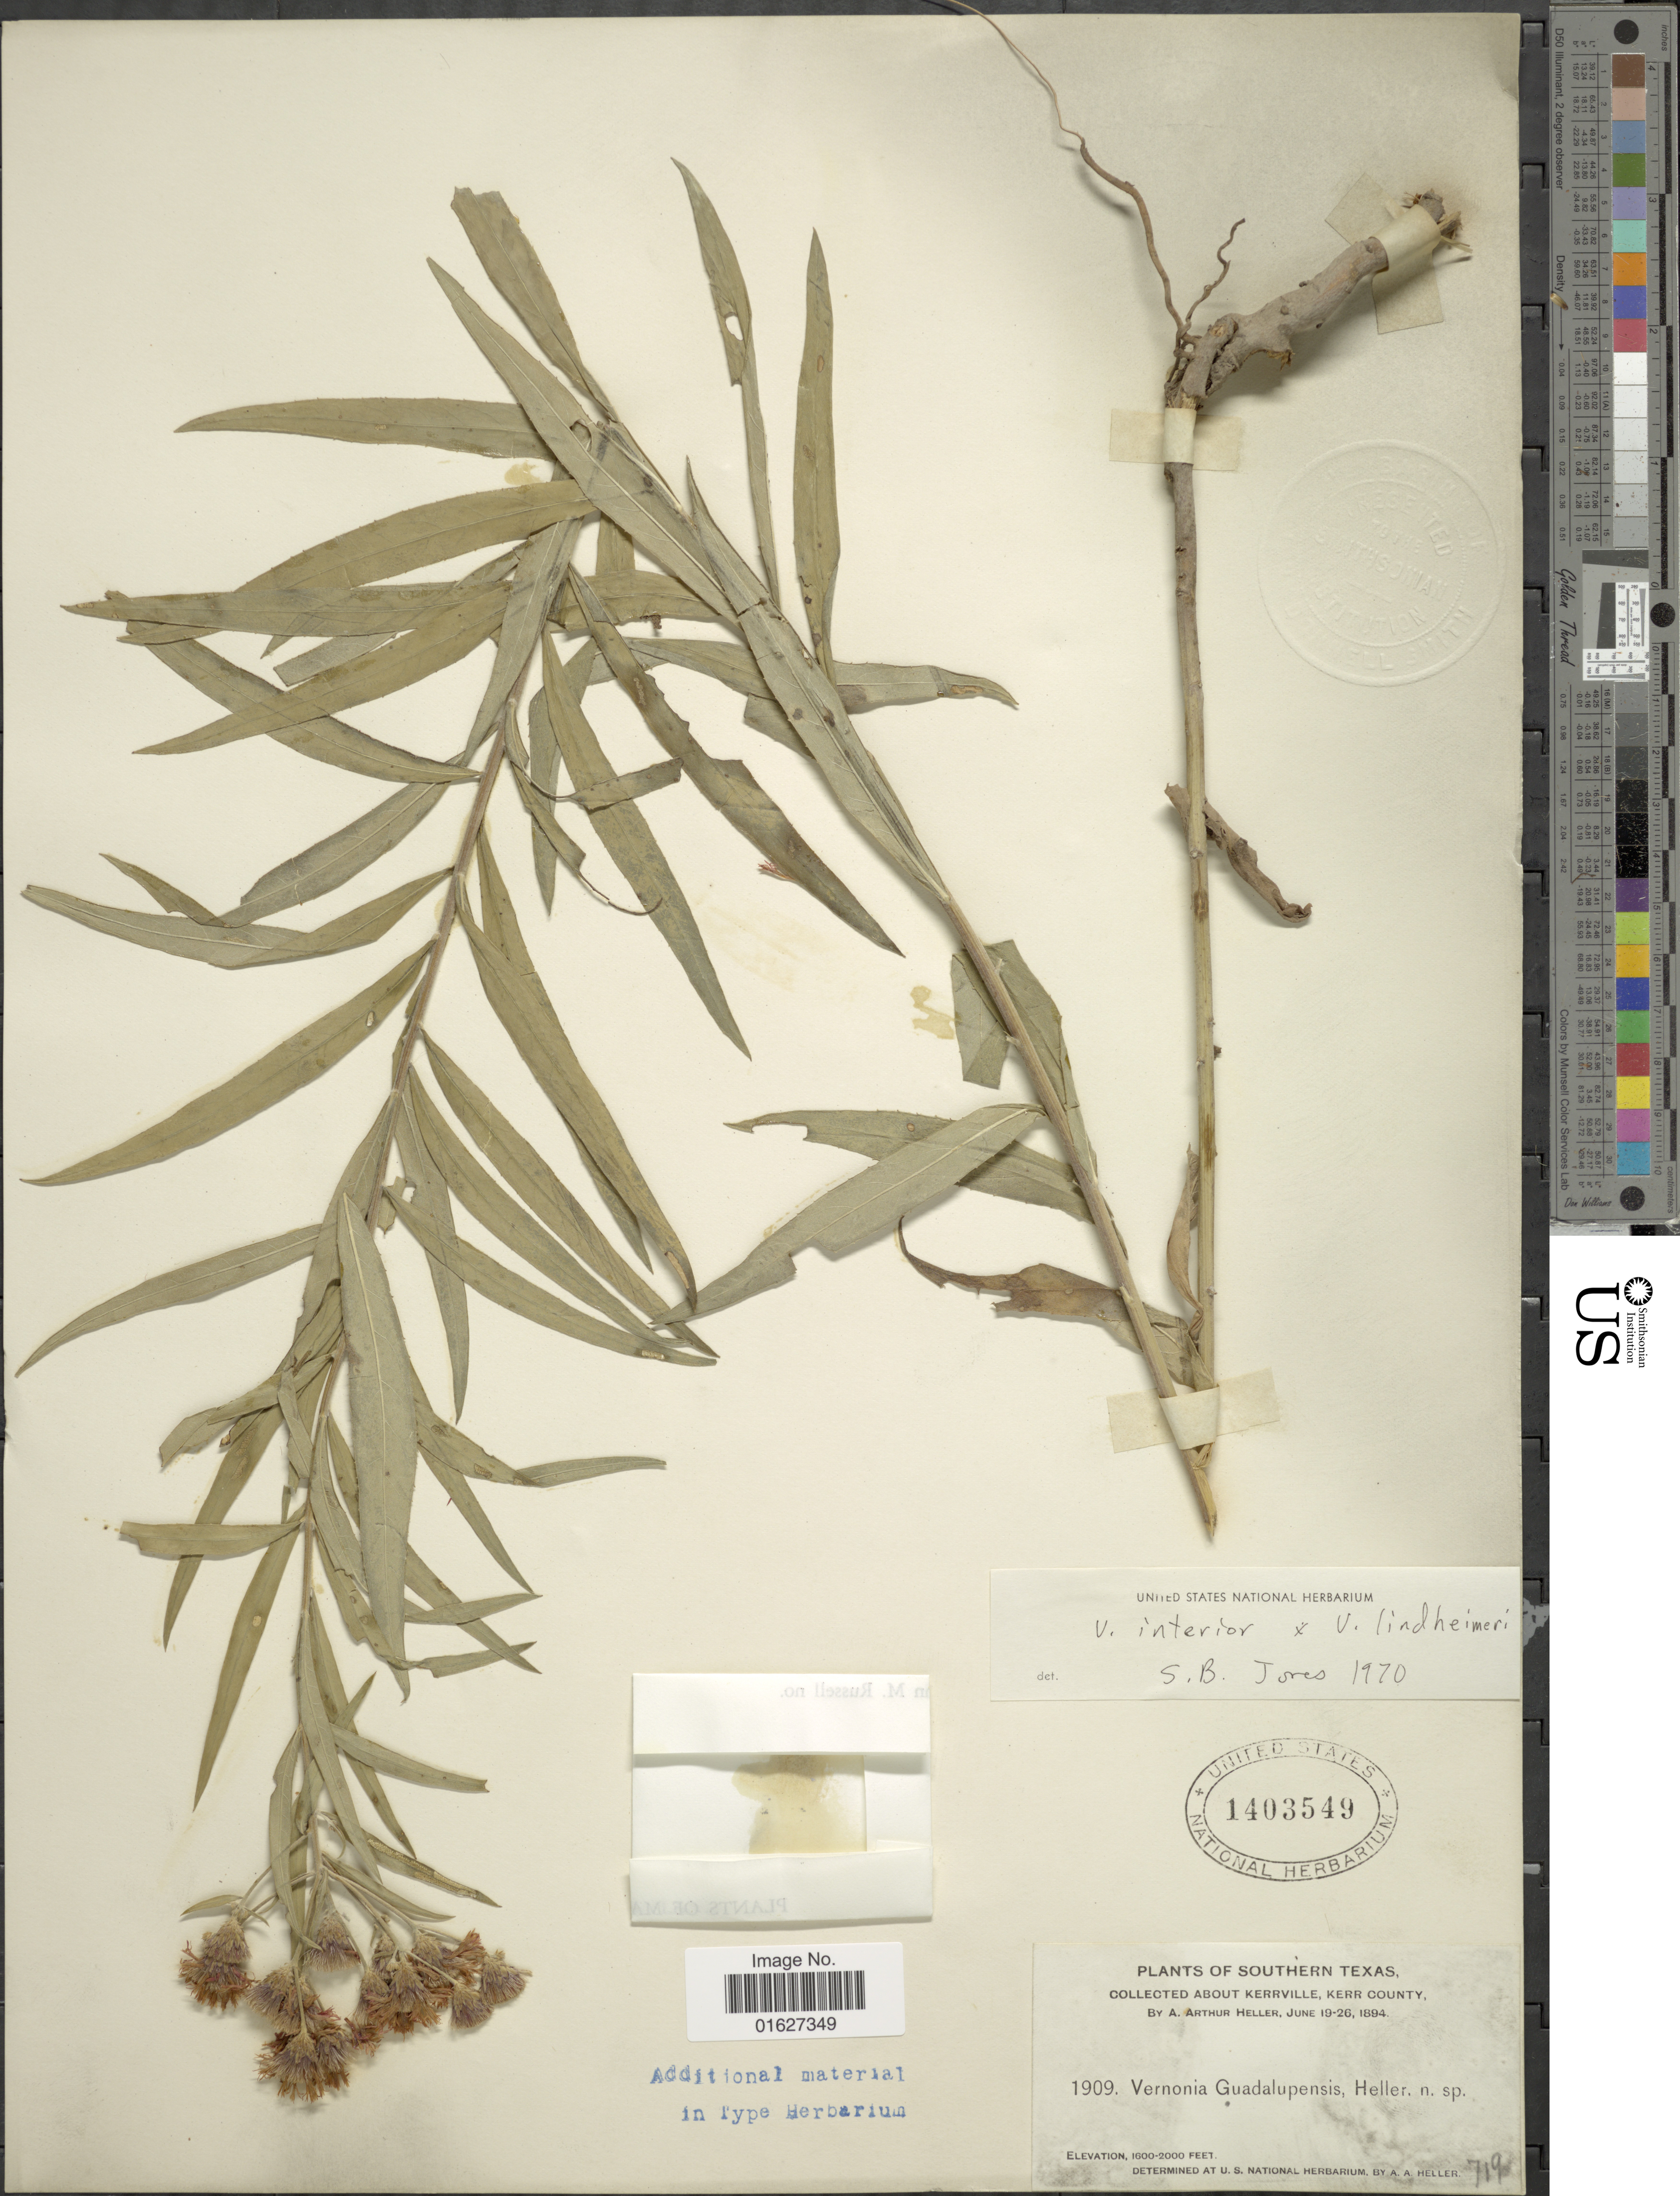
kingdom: Plantae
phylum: Tracheophyta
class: Magnoliopsida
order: Asterales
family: Asteraceae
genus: Vernonia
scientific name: Vernonia guadalupensis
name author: A. Heller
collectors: A. A. Heller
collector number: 1909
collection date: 1894-06-19/1894-06-26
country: United States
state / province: Texas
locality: Southern Texas. Kerrville, Kerr County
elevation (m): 488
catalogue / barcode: US 1403549